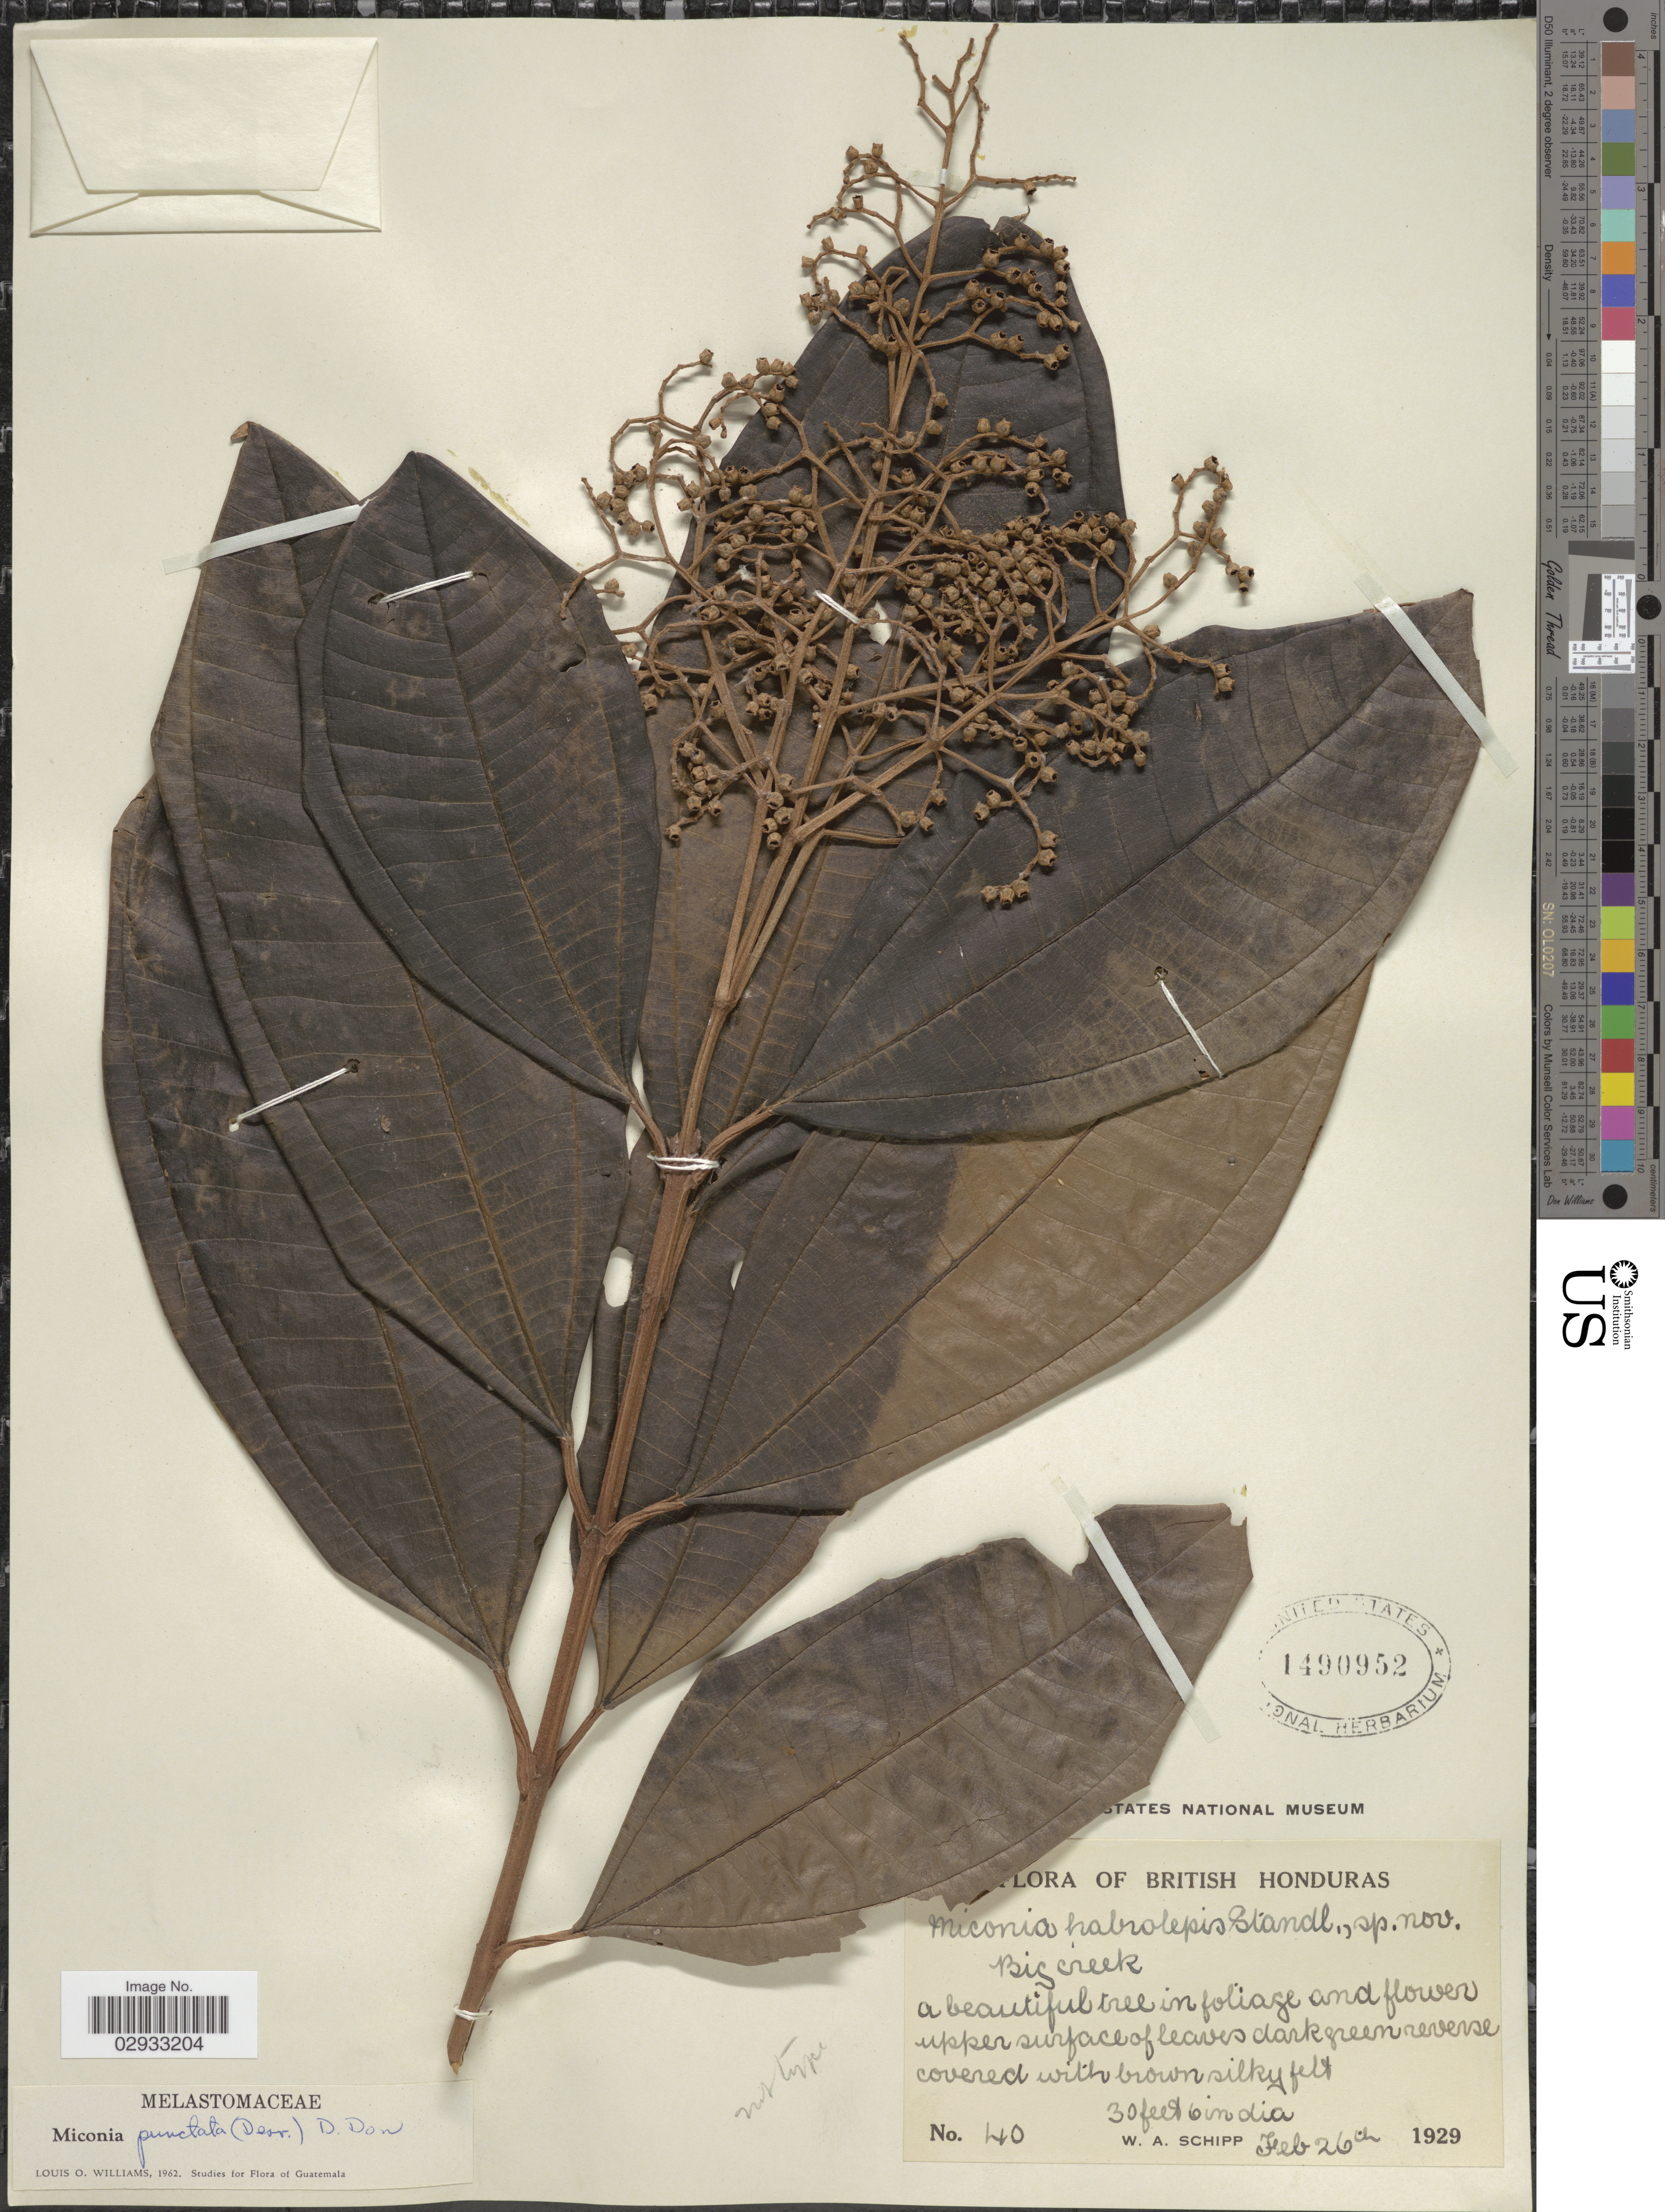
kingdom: Plantae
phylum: Tracheophyta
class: Magnoliopsida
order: Myrtales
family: Melastomataceae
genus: Miconia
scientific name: Miconia punctata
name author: (Desr.) D. Don ex DC.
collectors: W. Schipp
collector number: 40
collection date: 1929-02-26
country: Belize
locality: British Honduras. Big Creek.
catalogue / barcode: US 1490952